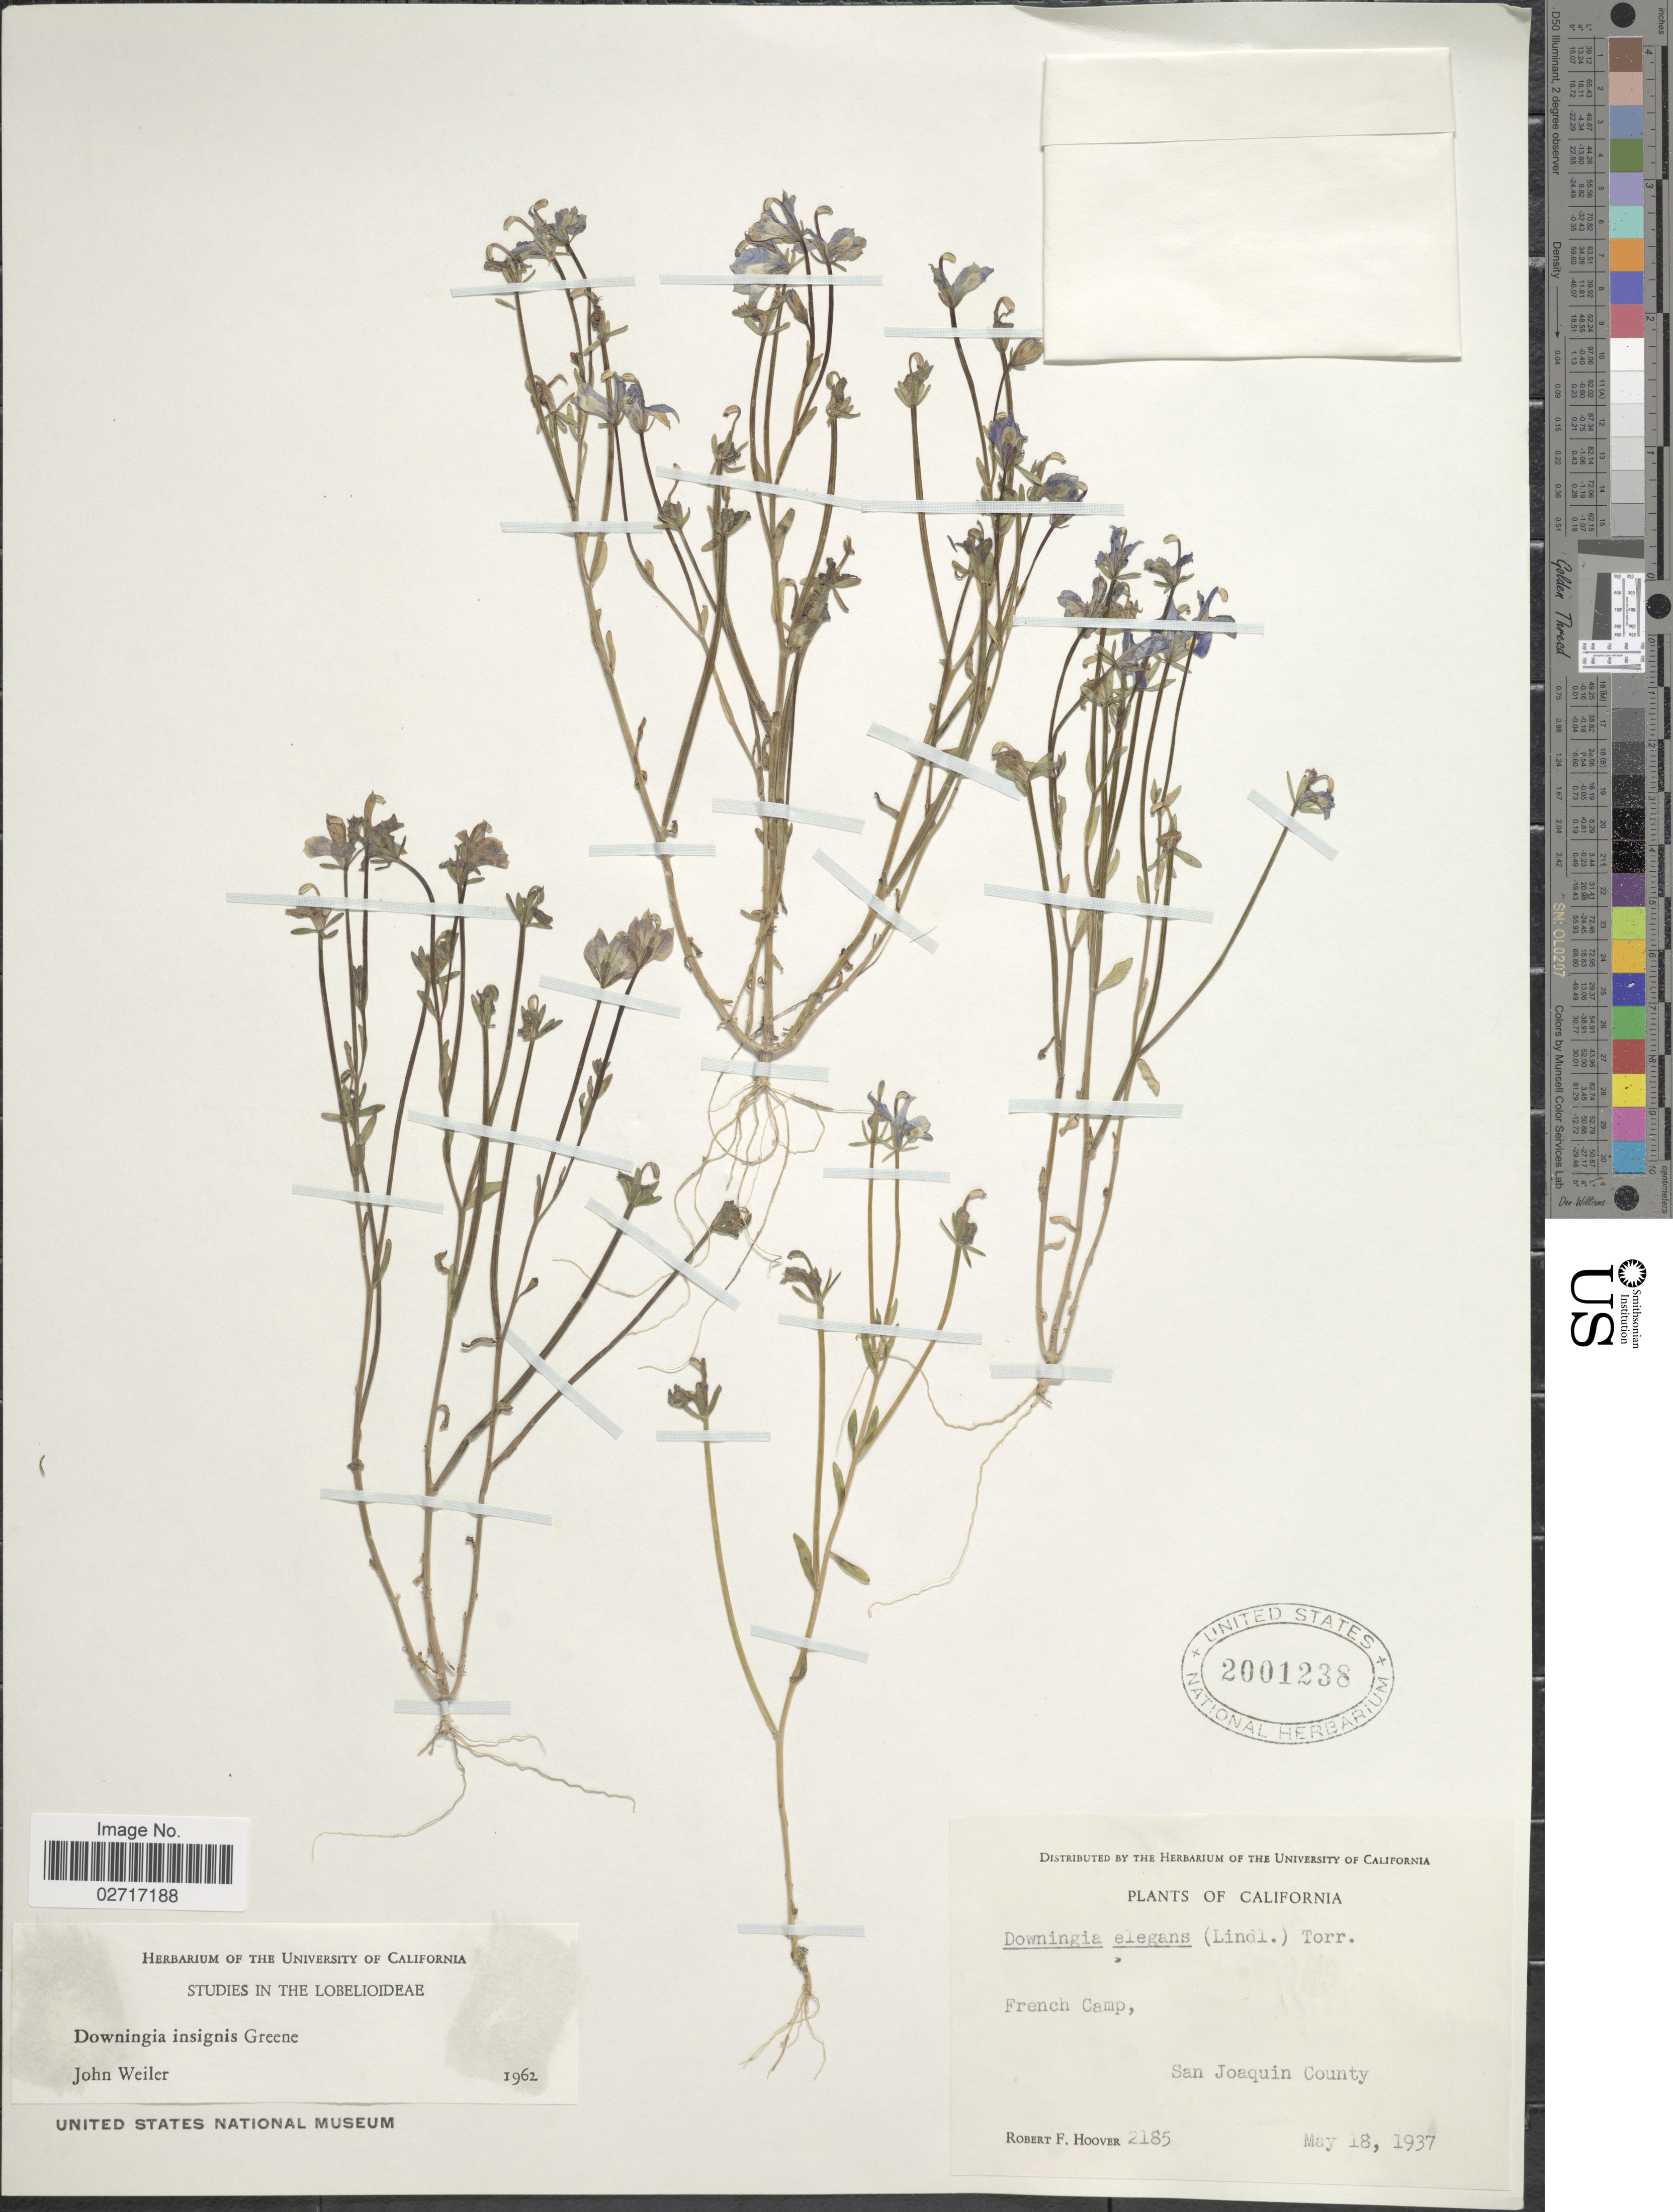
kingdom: Plantae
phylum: Tracheophyta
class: Magnoliopsida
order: Asterales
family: Campanulaceae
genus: Downingia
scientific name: Downingia insignis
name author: Greene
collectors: R. F. Hoover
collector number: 2185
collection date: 1937-05-18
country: United States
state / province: California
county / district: San Joaquin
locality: French Camp, San Joaquin County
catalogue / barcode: US 2001238